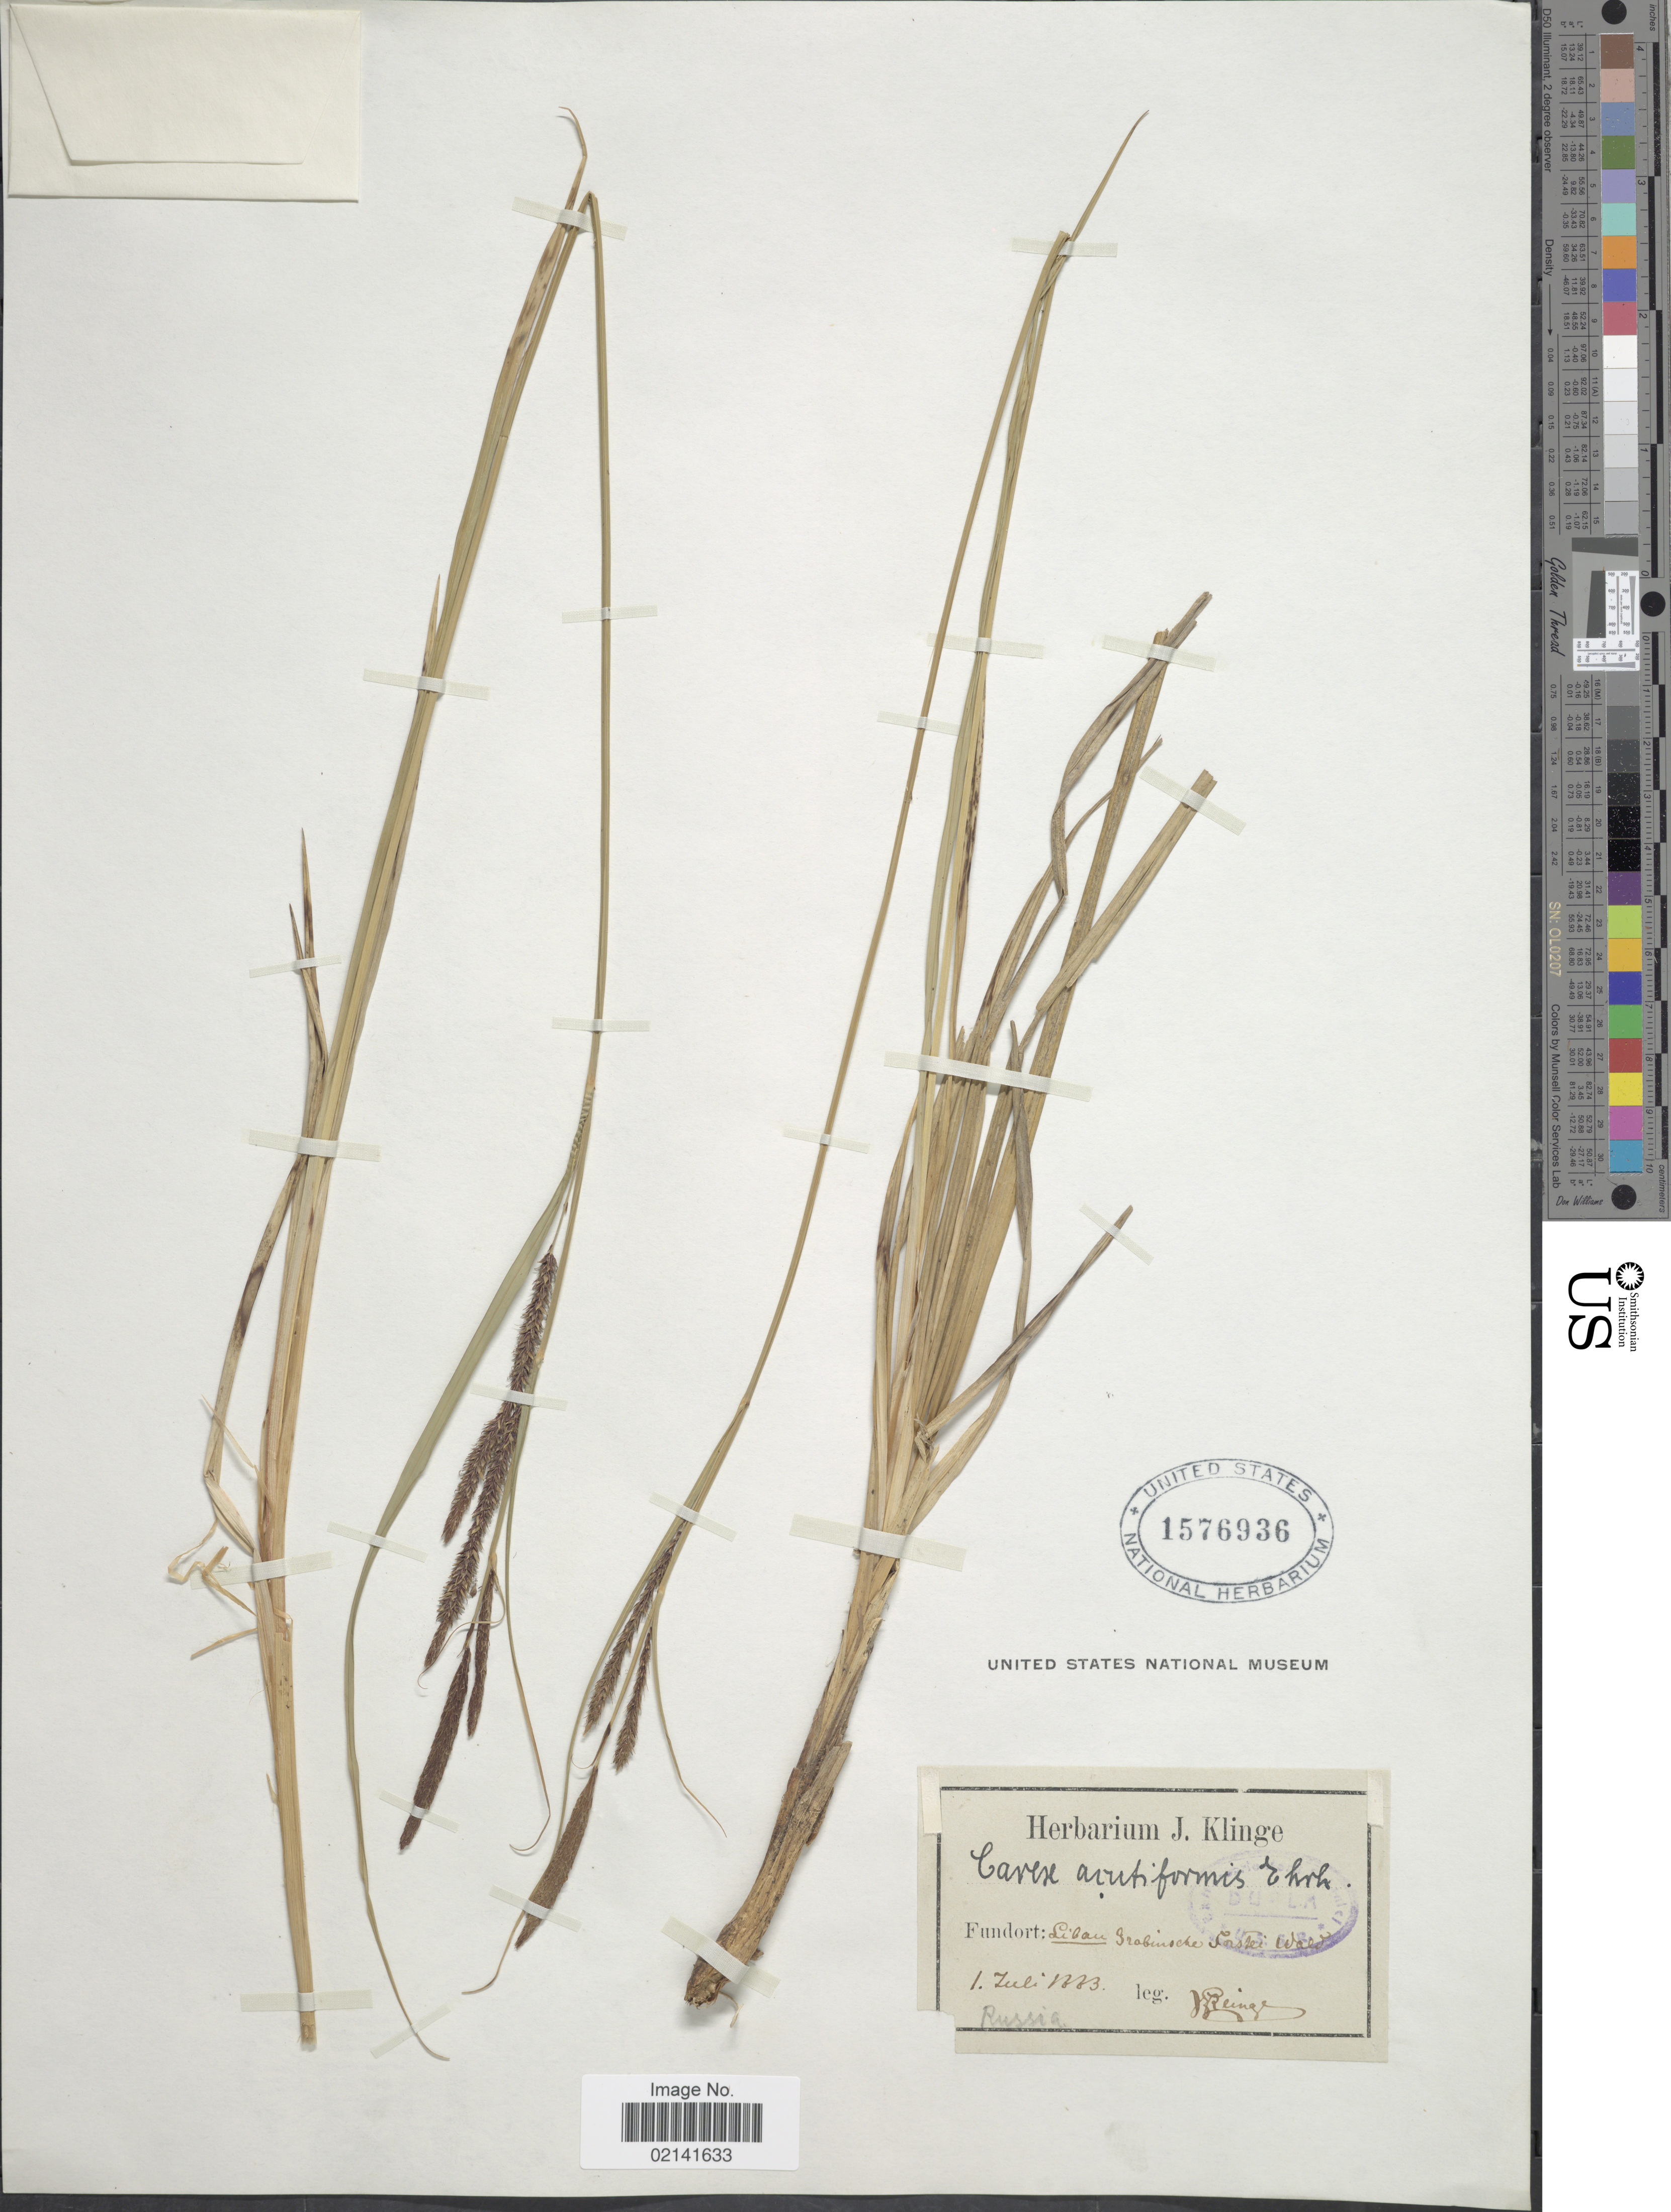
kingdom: Plantae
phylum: Tracheophyta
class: Liliopsida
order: Poales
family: Cyperaceae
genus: Carex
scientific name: Carex acutiformis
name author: Ehrh.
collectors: Spreing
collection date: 1883-07-01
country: Latvia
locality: Libau Grabinsche Soisei Wald, Russia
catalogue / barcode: US 1576936